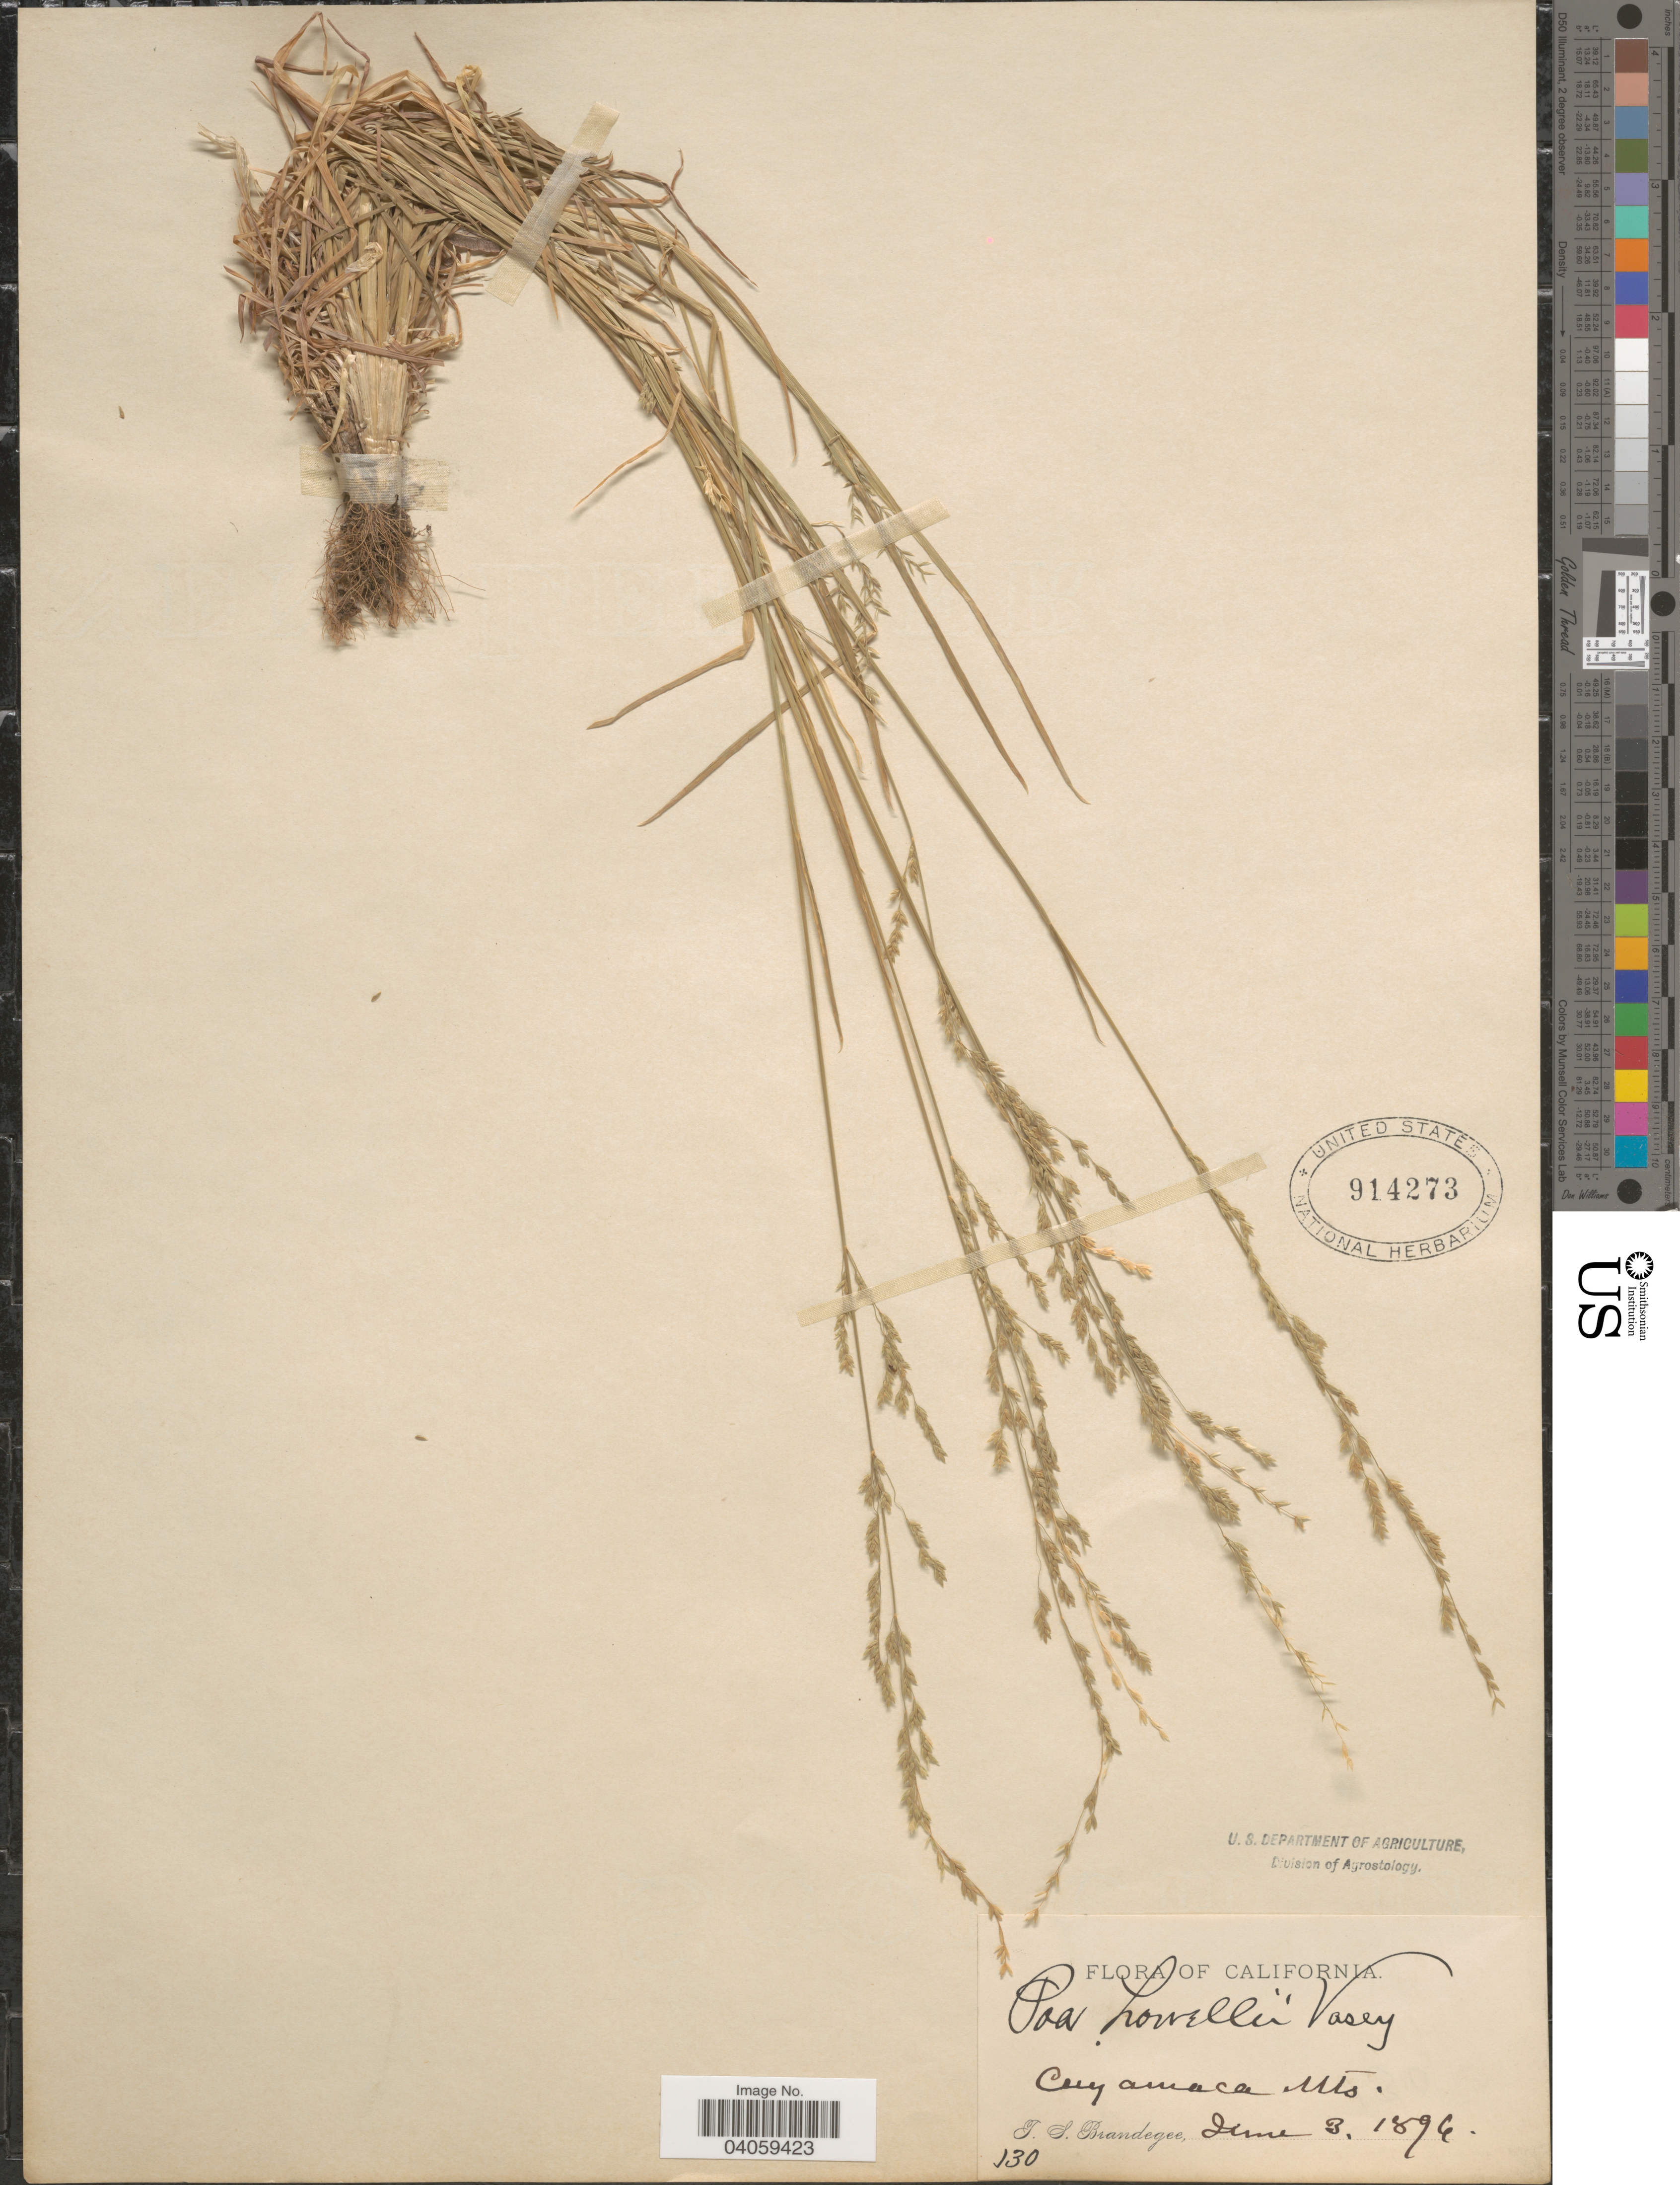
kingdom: Plantae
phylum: Tracheophyta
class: Liliopsida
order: Poales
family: Poaceae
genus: Poa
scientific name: Poa howellii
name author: Vasey & Scribn.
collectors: T. S. Brandegee (herbarium)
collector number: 130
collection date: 1896-06-03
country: United States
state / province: California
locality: Cuyamaca Mts.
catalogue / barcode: US 914273